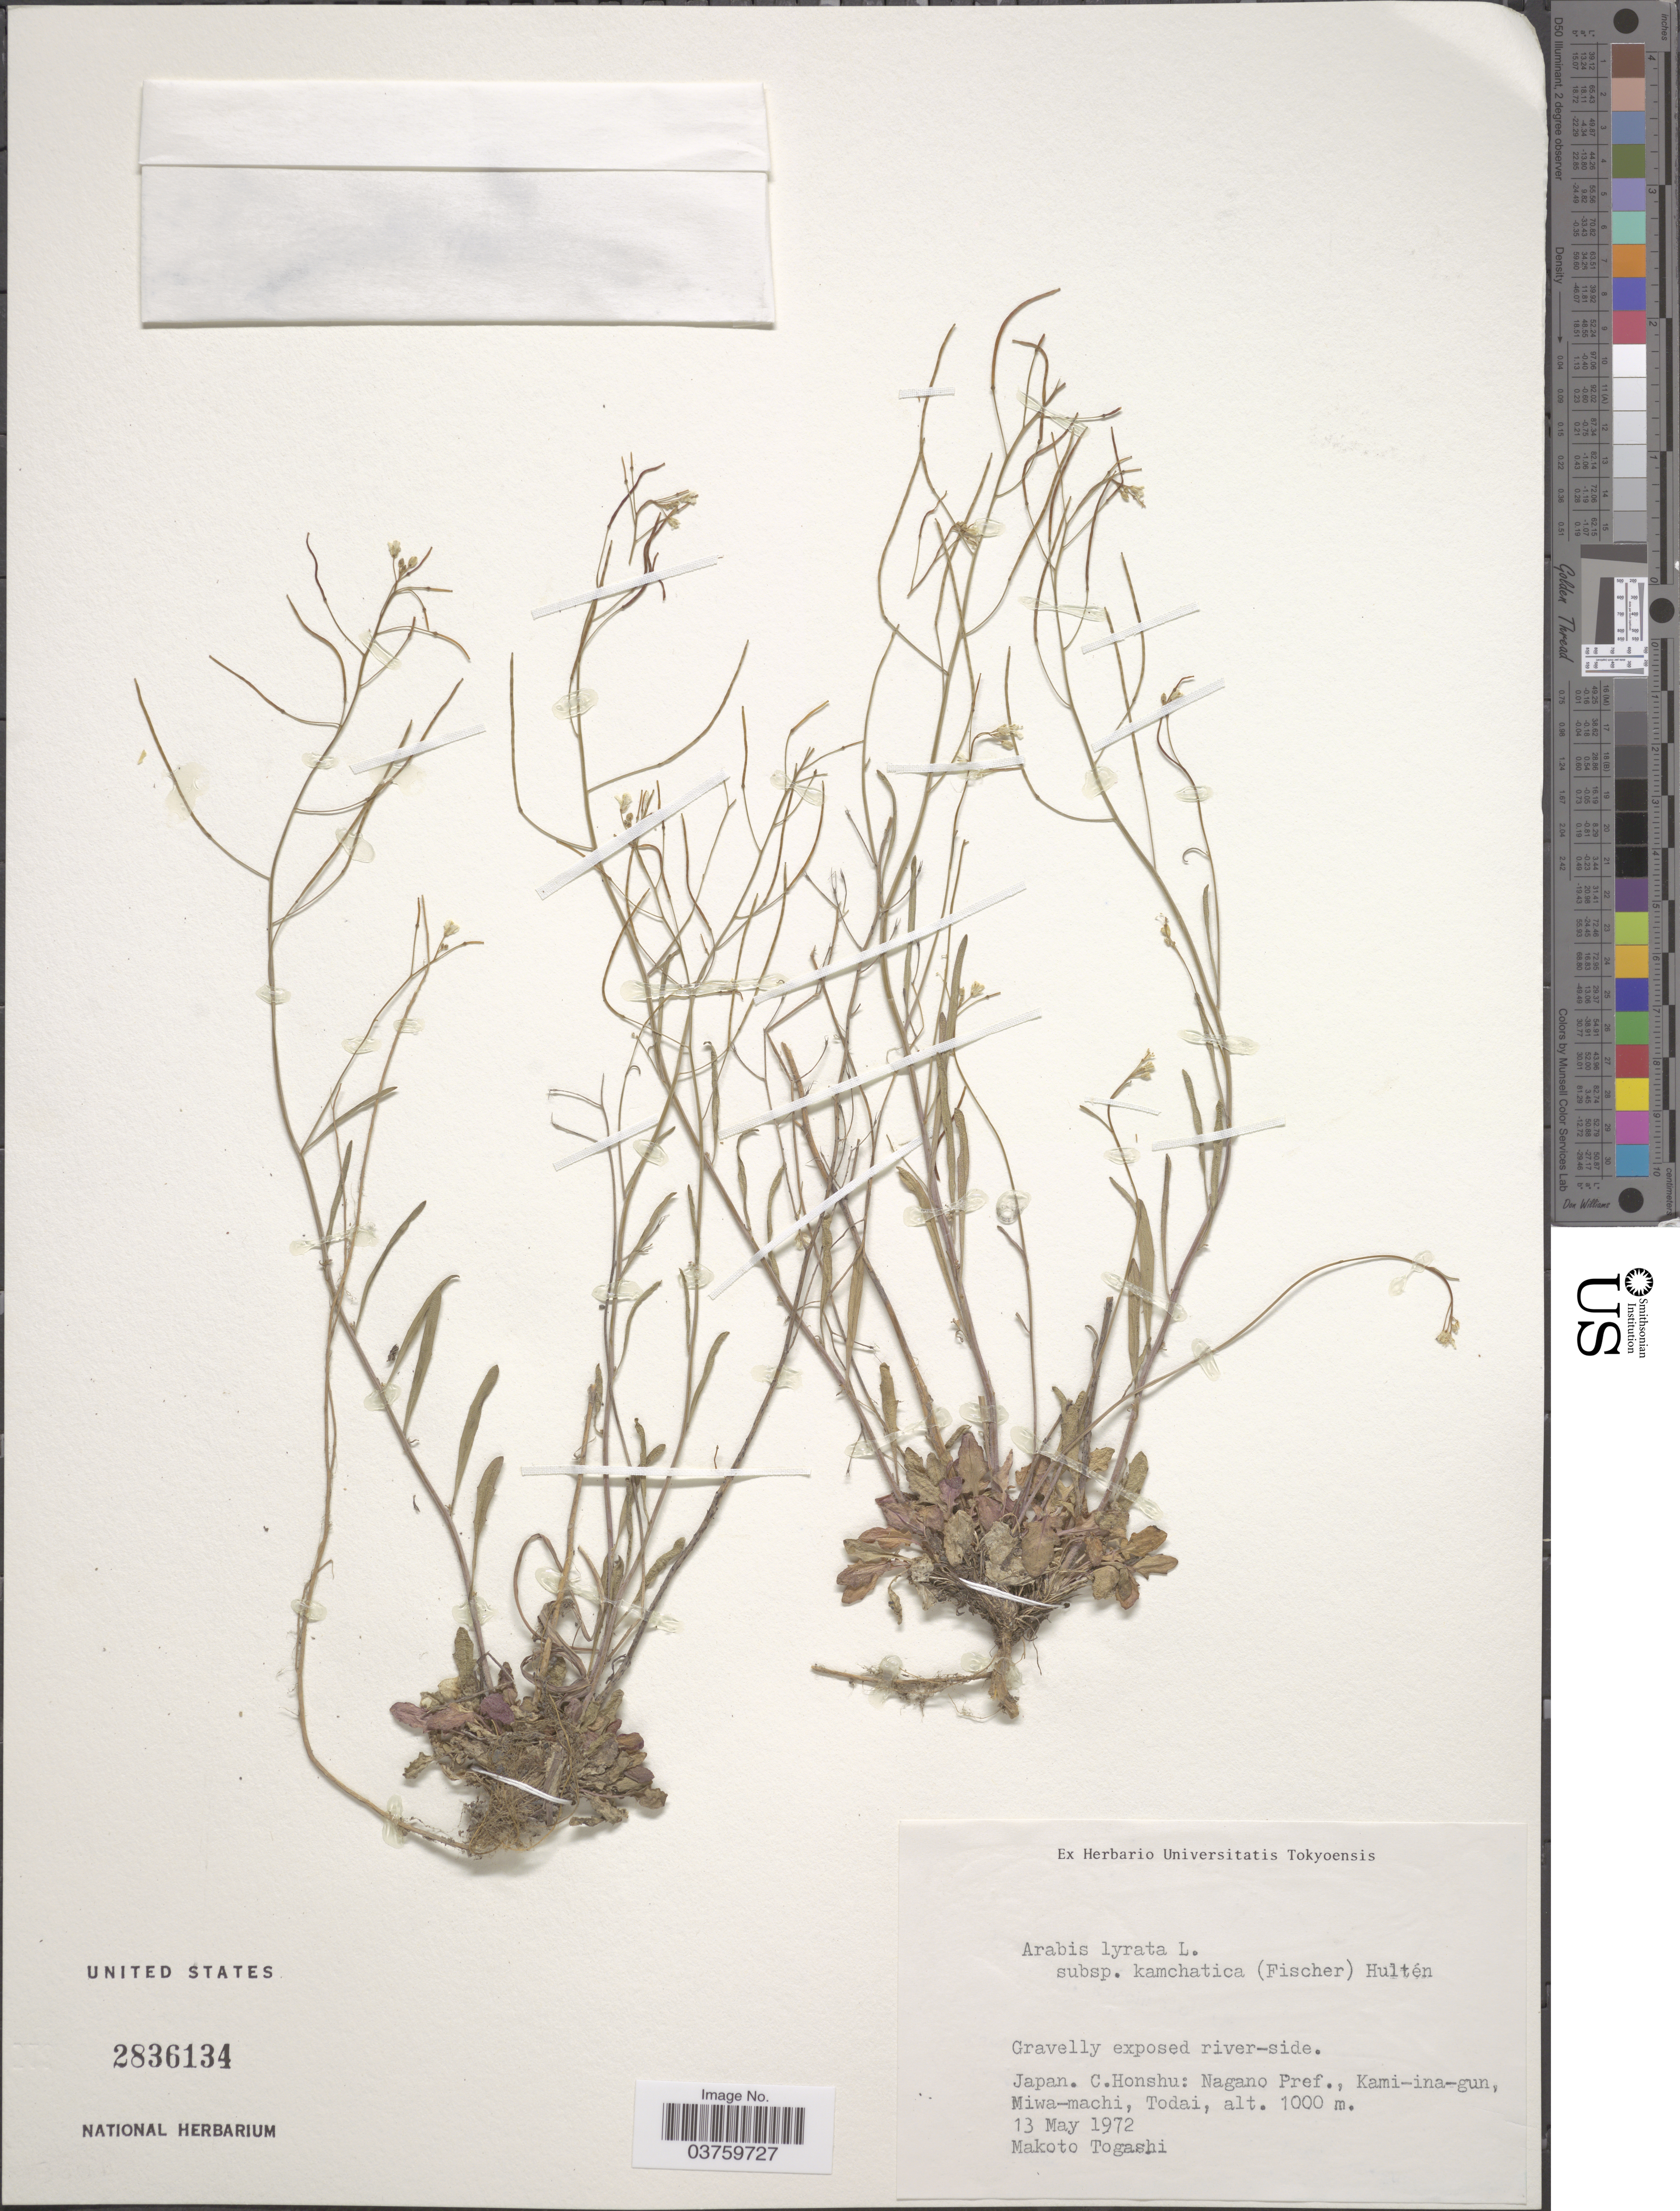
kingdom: Plantae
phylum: Tracheophyta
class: Magnoliopsida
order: Brassicales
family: Brassicaceae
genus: Arabis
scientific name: Arabis lyrata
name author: L.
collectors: M. Togashi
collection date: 1972-05-13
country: Japan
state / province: Nagano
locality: C. Honshu: Nagano Pref., Kami-ina-gun, Miwa-machi, Todai.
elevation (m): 1000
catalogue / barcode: US 2836134